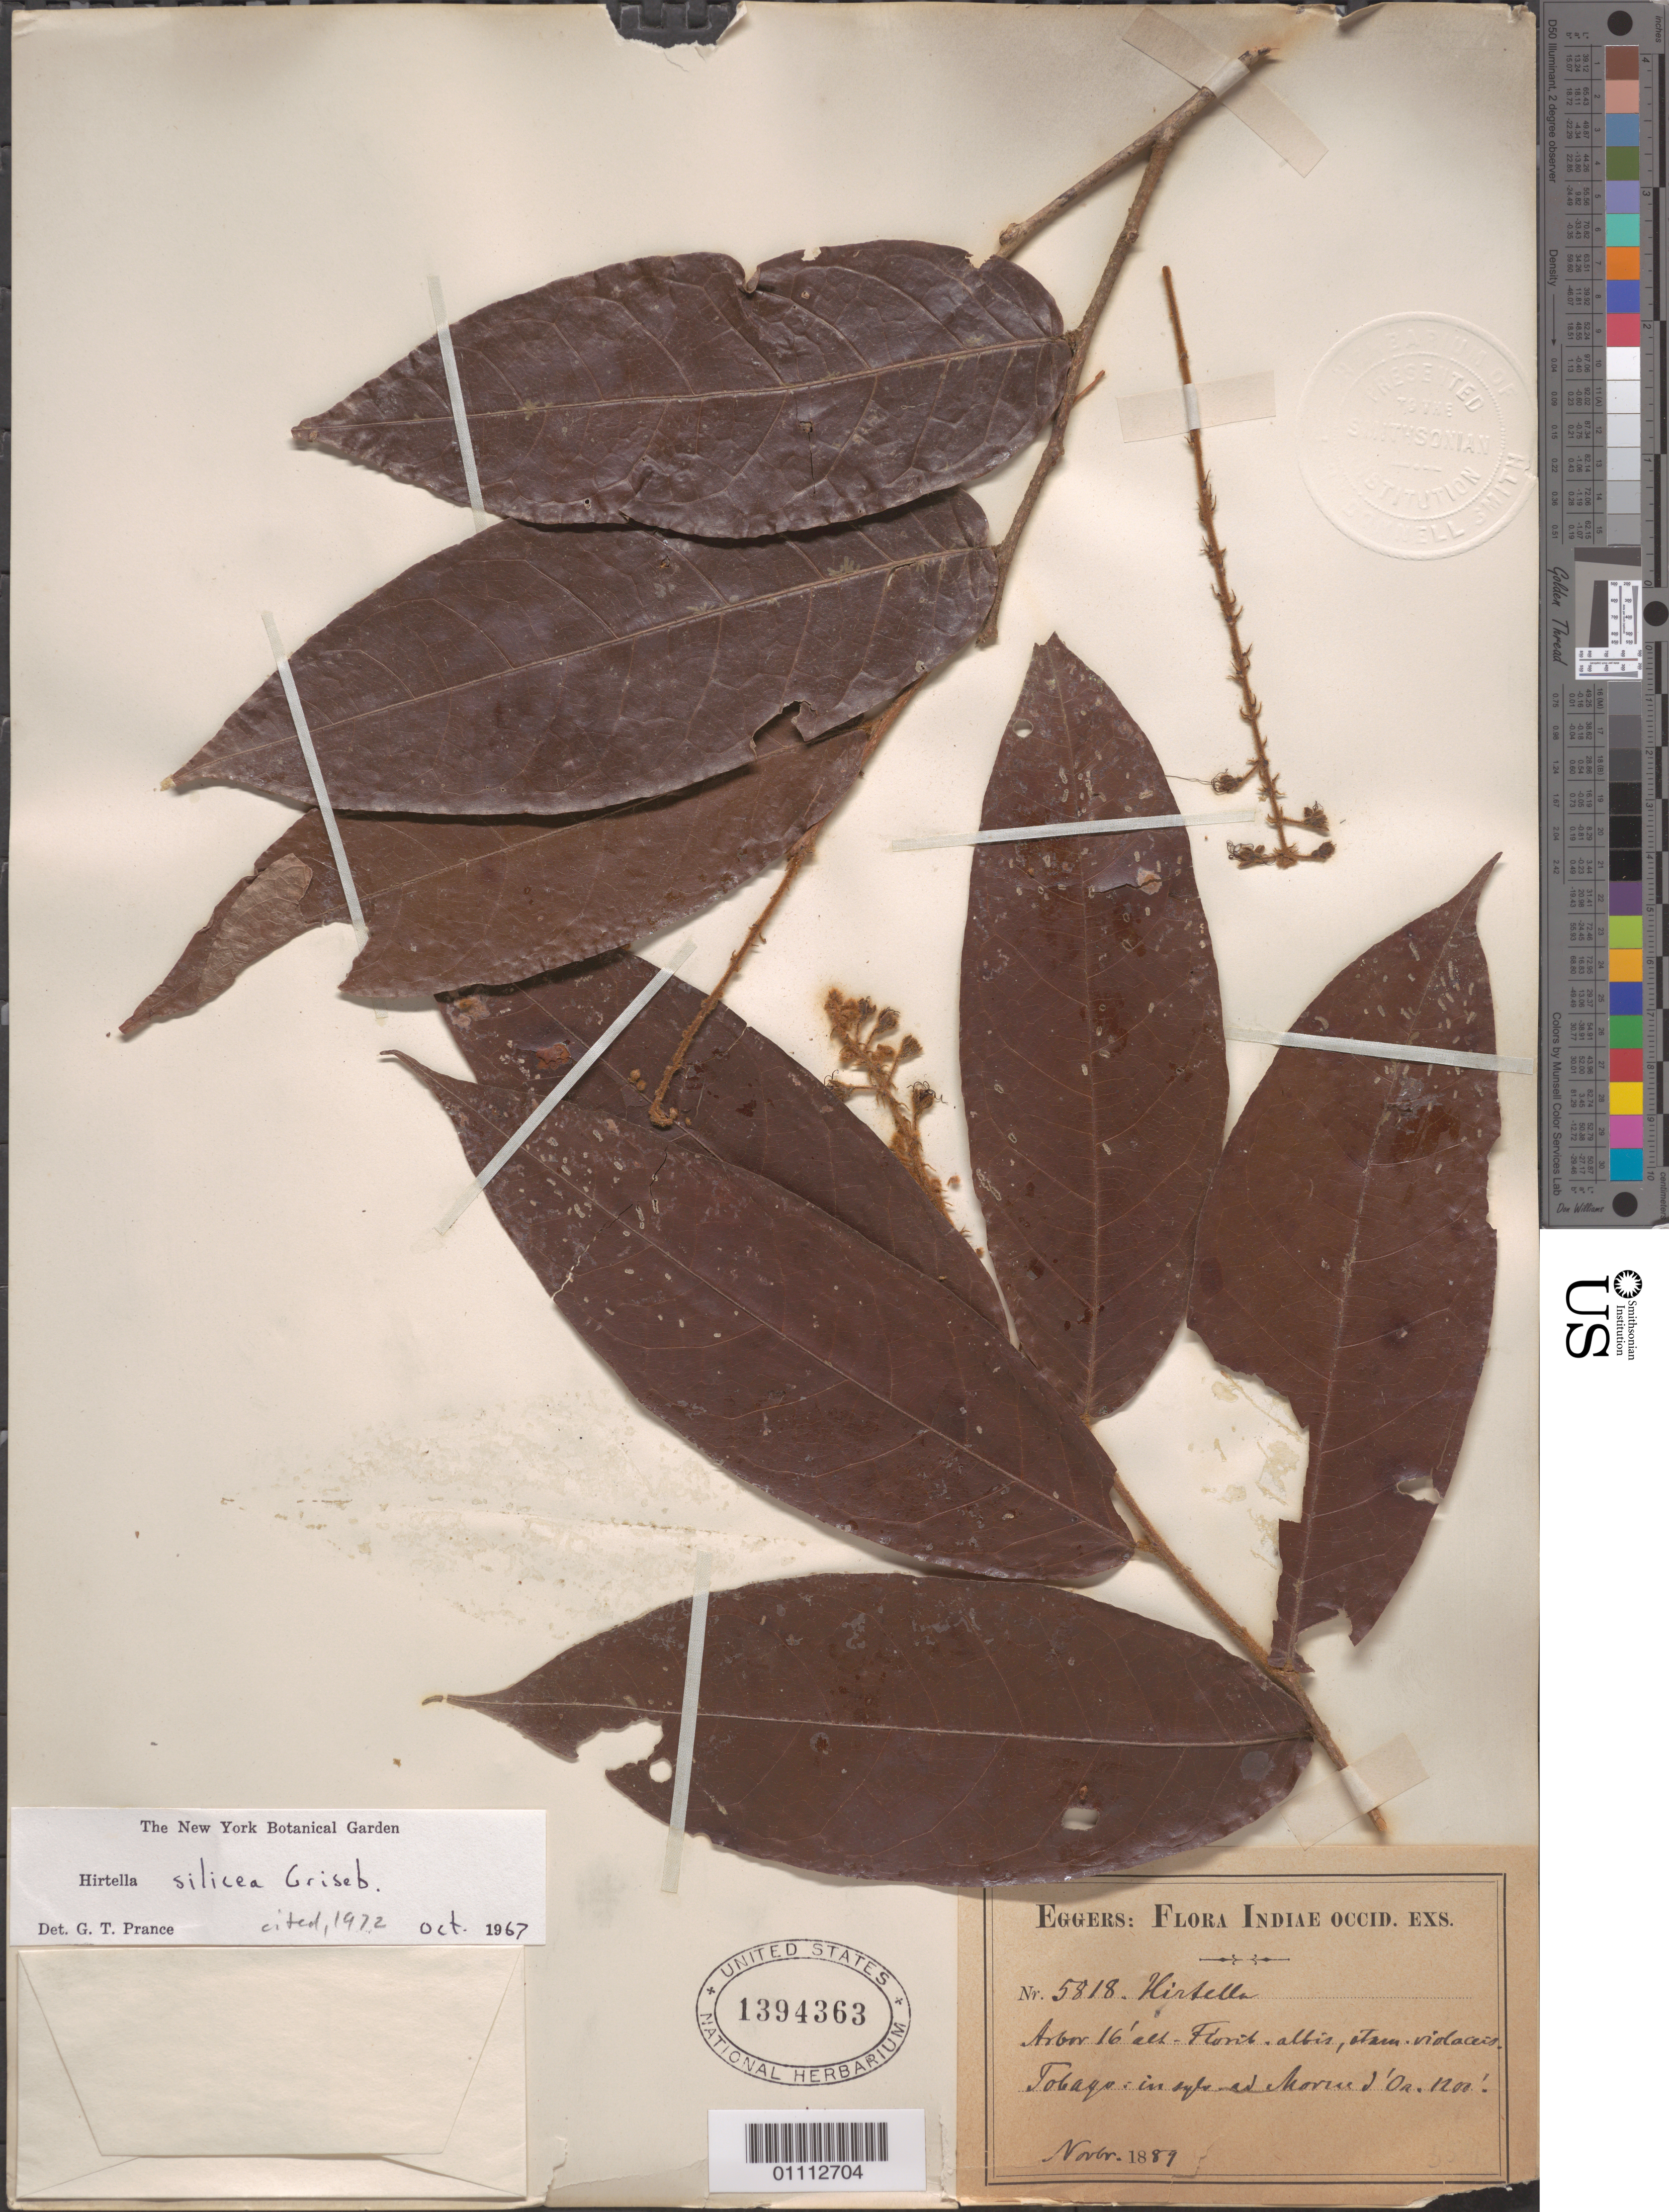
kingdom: Plantae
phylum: Tracheophyta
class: Magnoliopsida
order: Malpighiales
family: Chrysobalanaceae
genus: Hirtella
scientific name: Hirtella silicea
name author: Griseb.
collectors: H. F. A. von Eggers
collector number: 5818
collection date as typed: Nov 1889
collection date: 1889-11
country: Trinidad and Tobago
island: Tobago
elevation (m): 5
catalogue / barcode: US 1394363